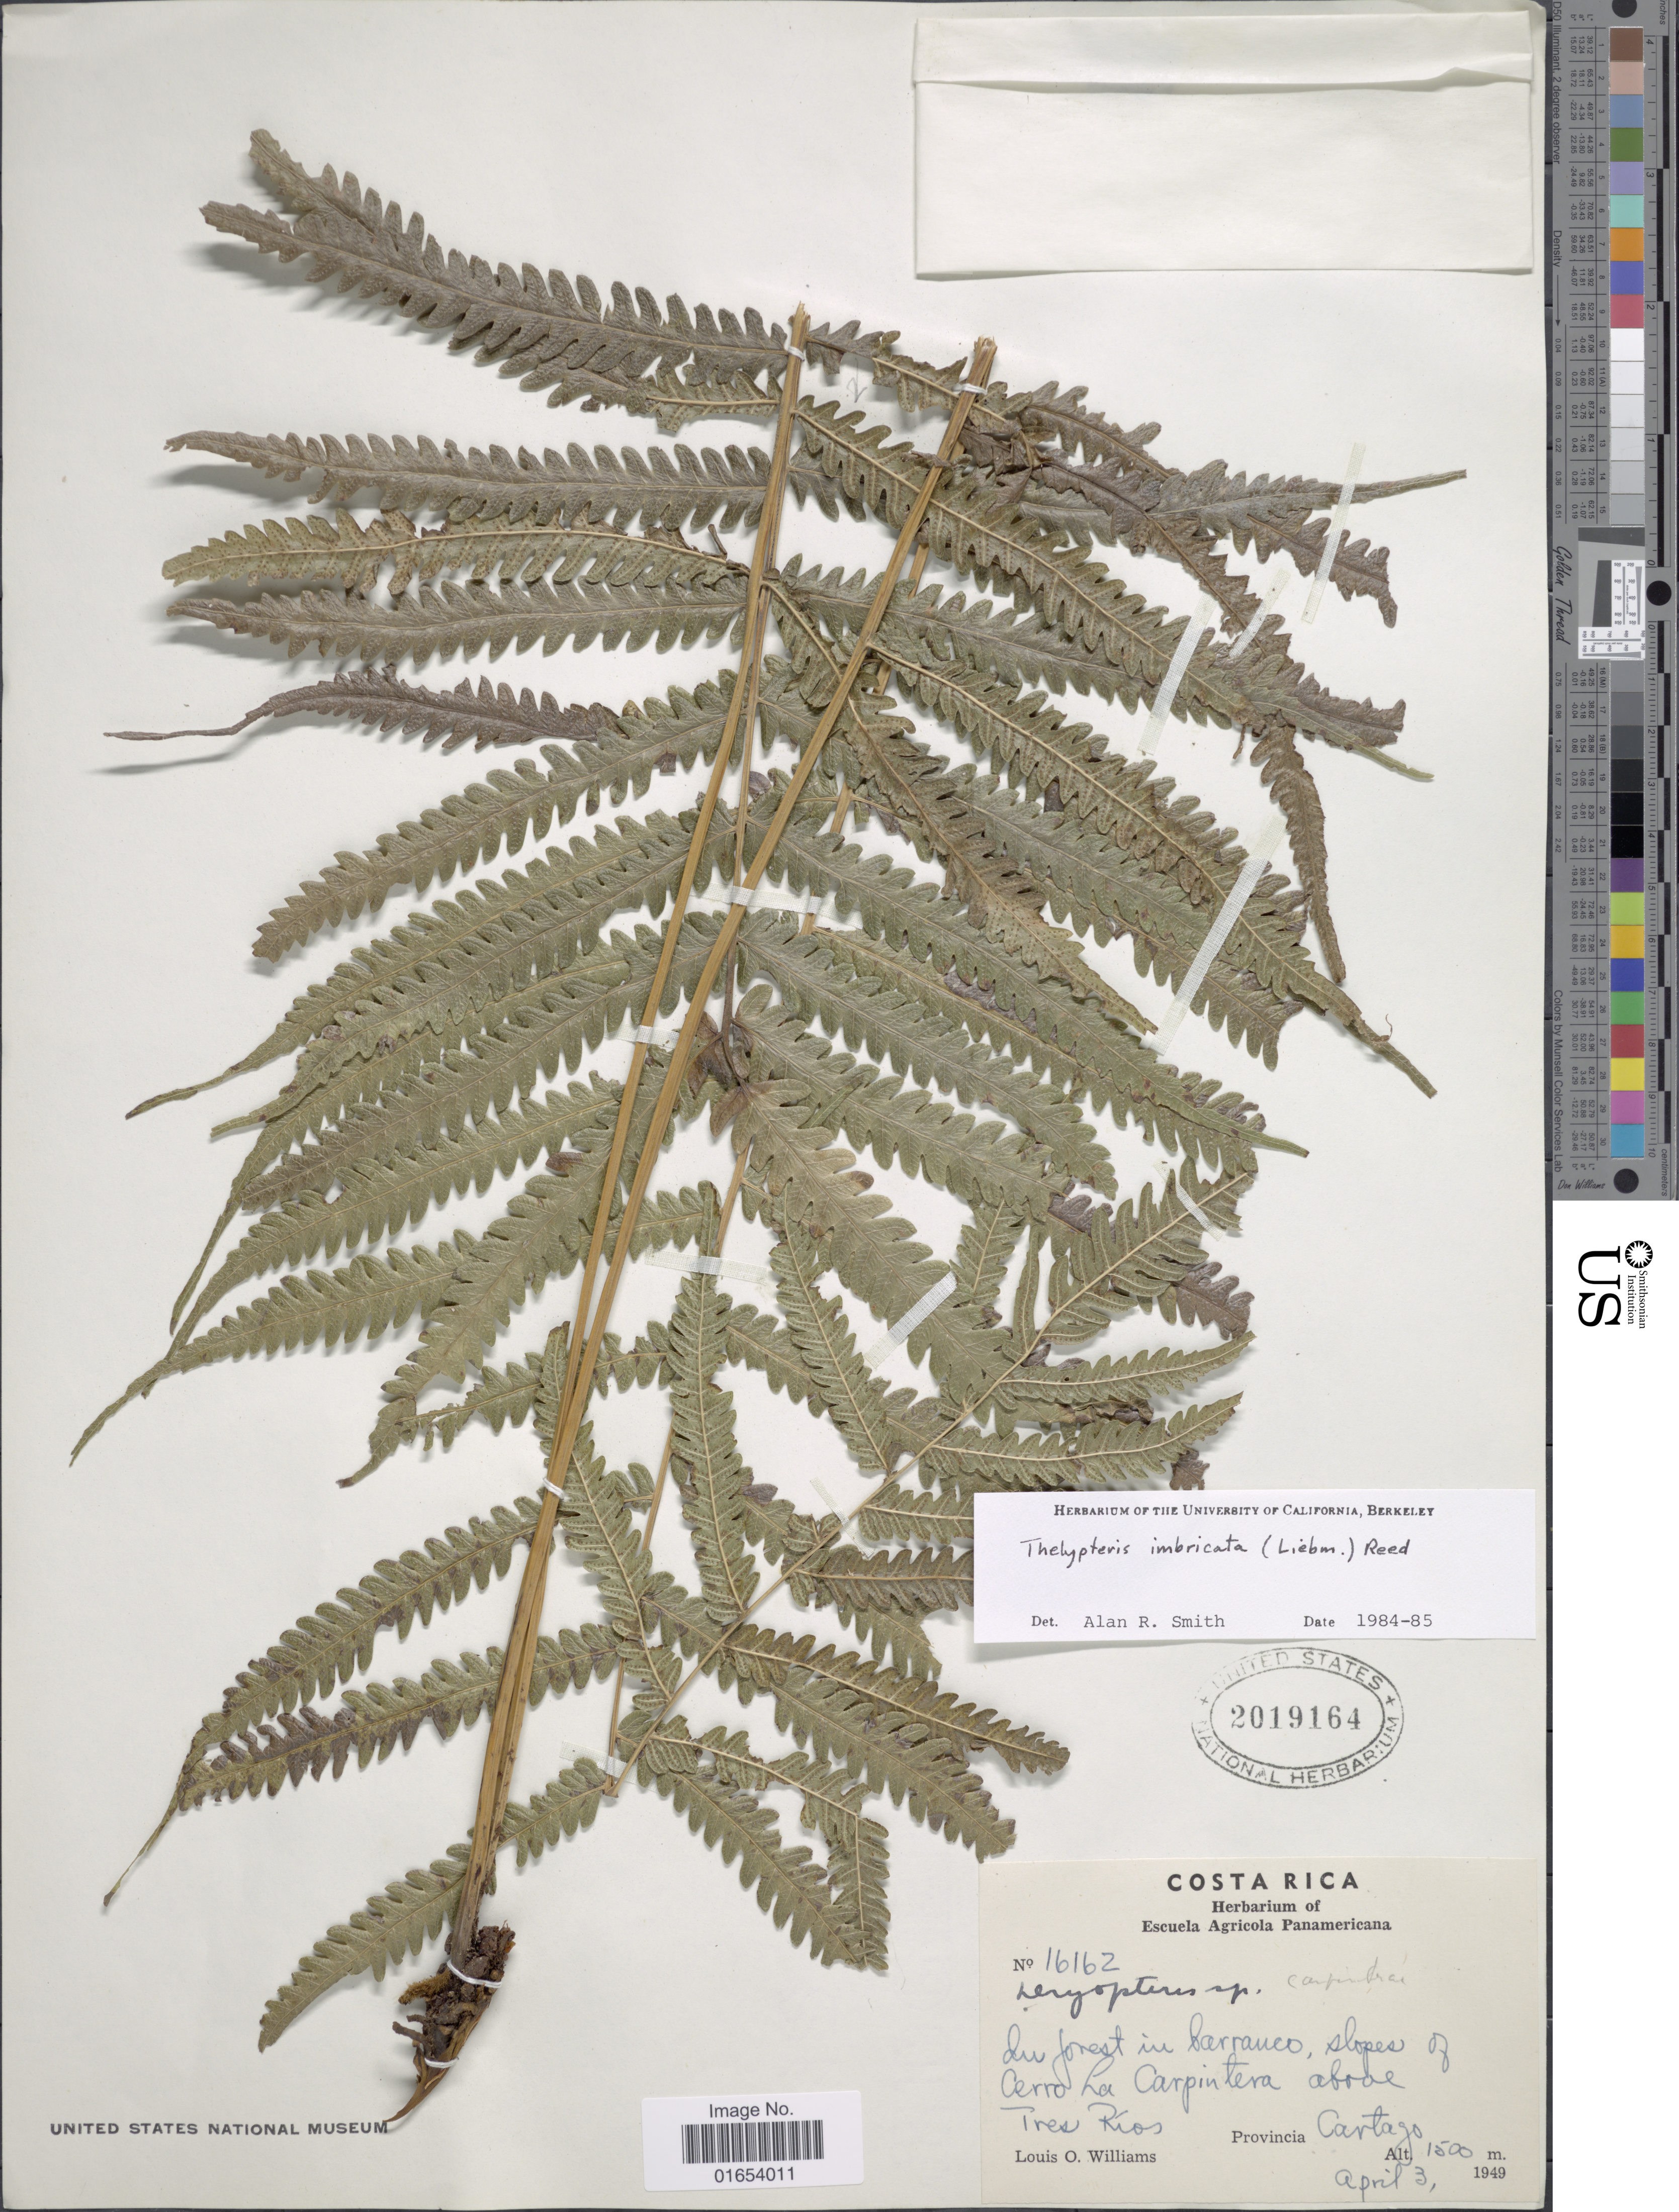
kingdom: Plantae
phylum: Tracheophyta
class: Polypodiopsida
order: Polypodiales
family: Thelypteridaceae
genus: Goniopteris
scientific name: Goniopteris imbricata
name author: (Liebm.) Á. Löve & D. Löve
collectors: L. O. Williams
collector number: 16162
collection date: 1949-04-03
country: Costa Rica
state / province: Cartago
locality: Du forest in barranco, slopes of Cerro La Carpintera above Tres Rios, Provincia Cartago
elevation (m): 1500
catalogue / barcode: US 2019164